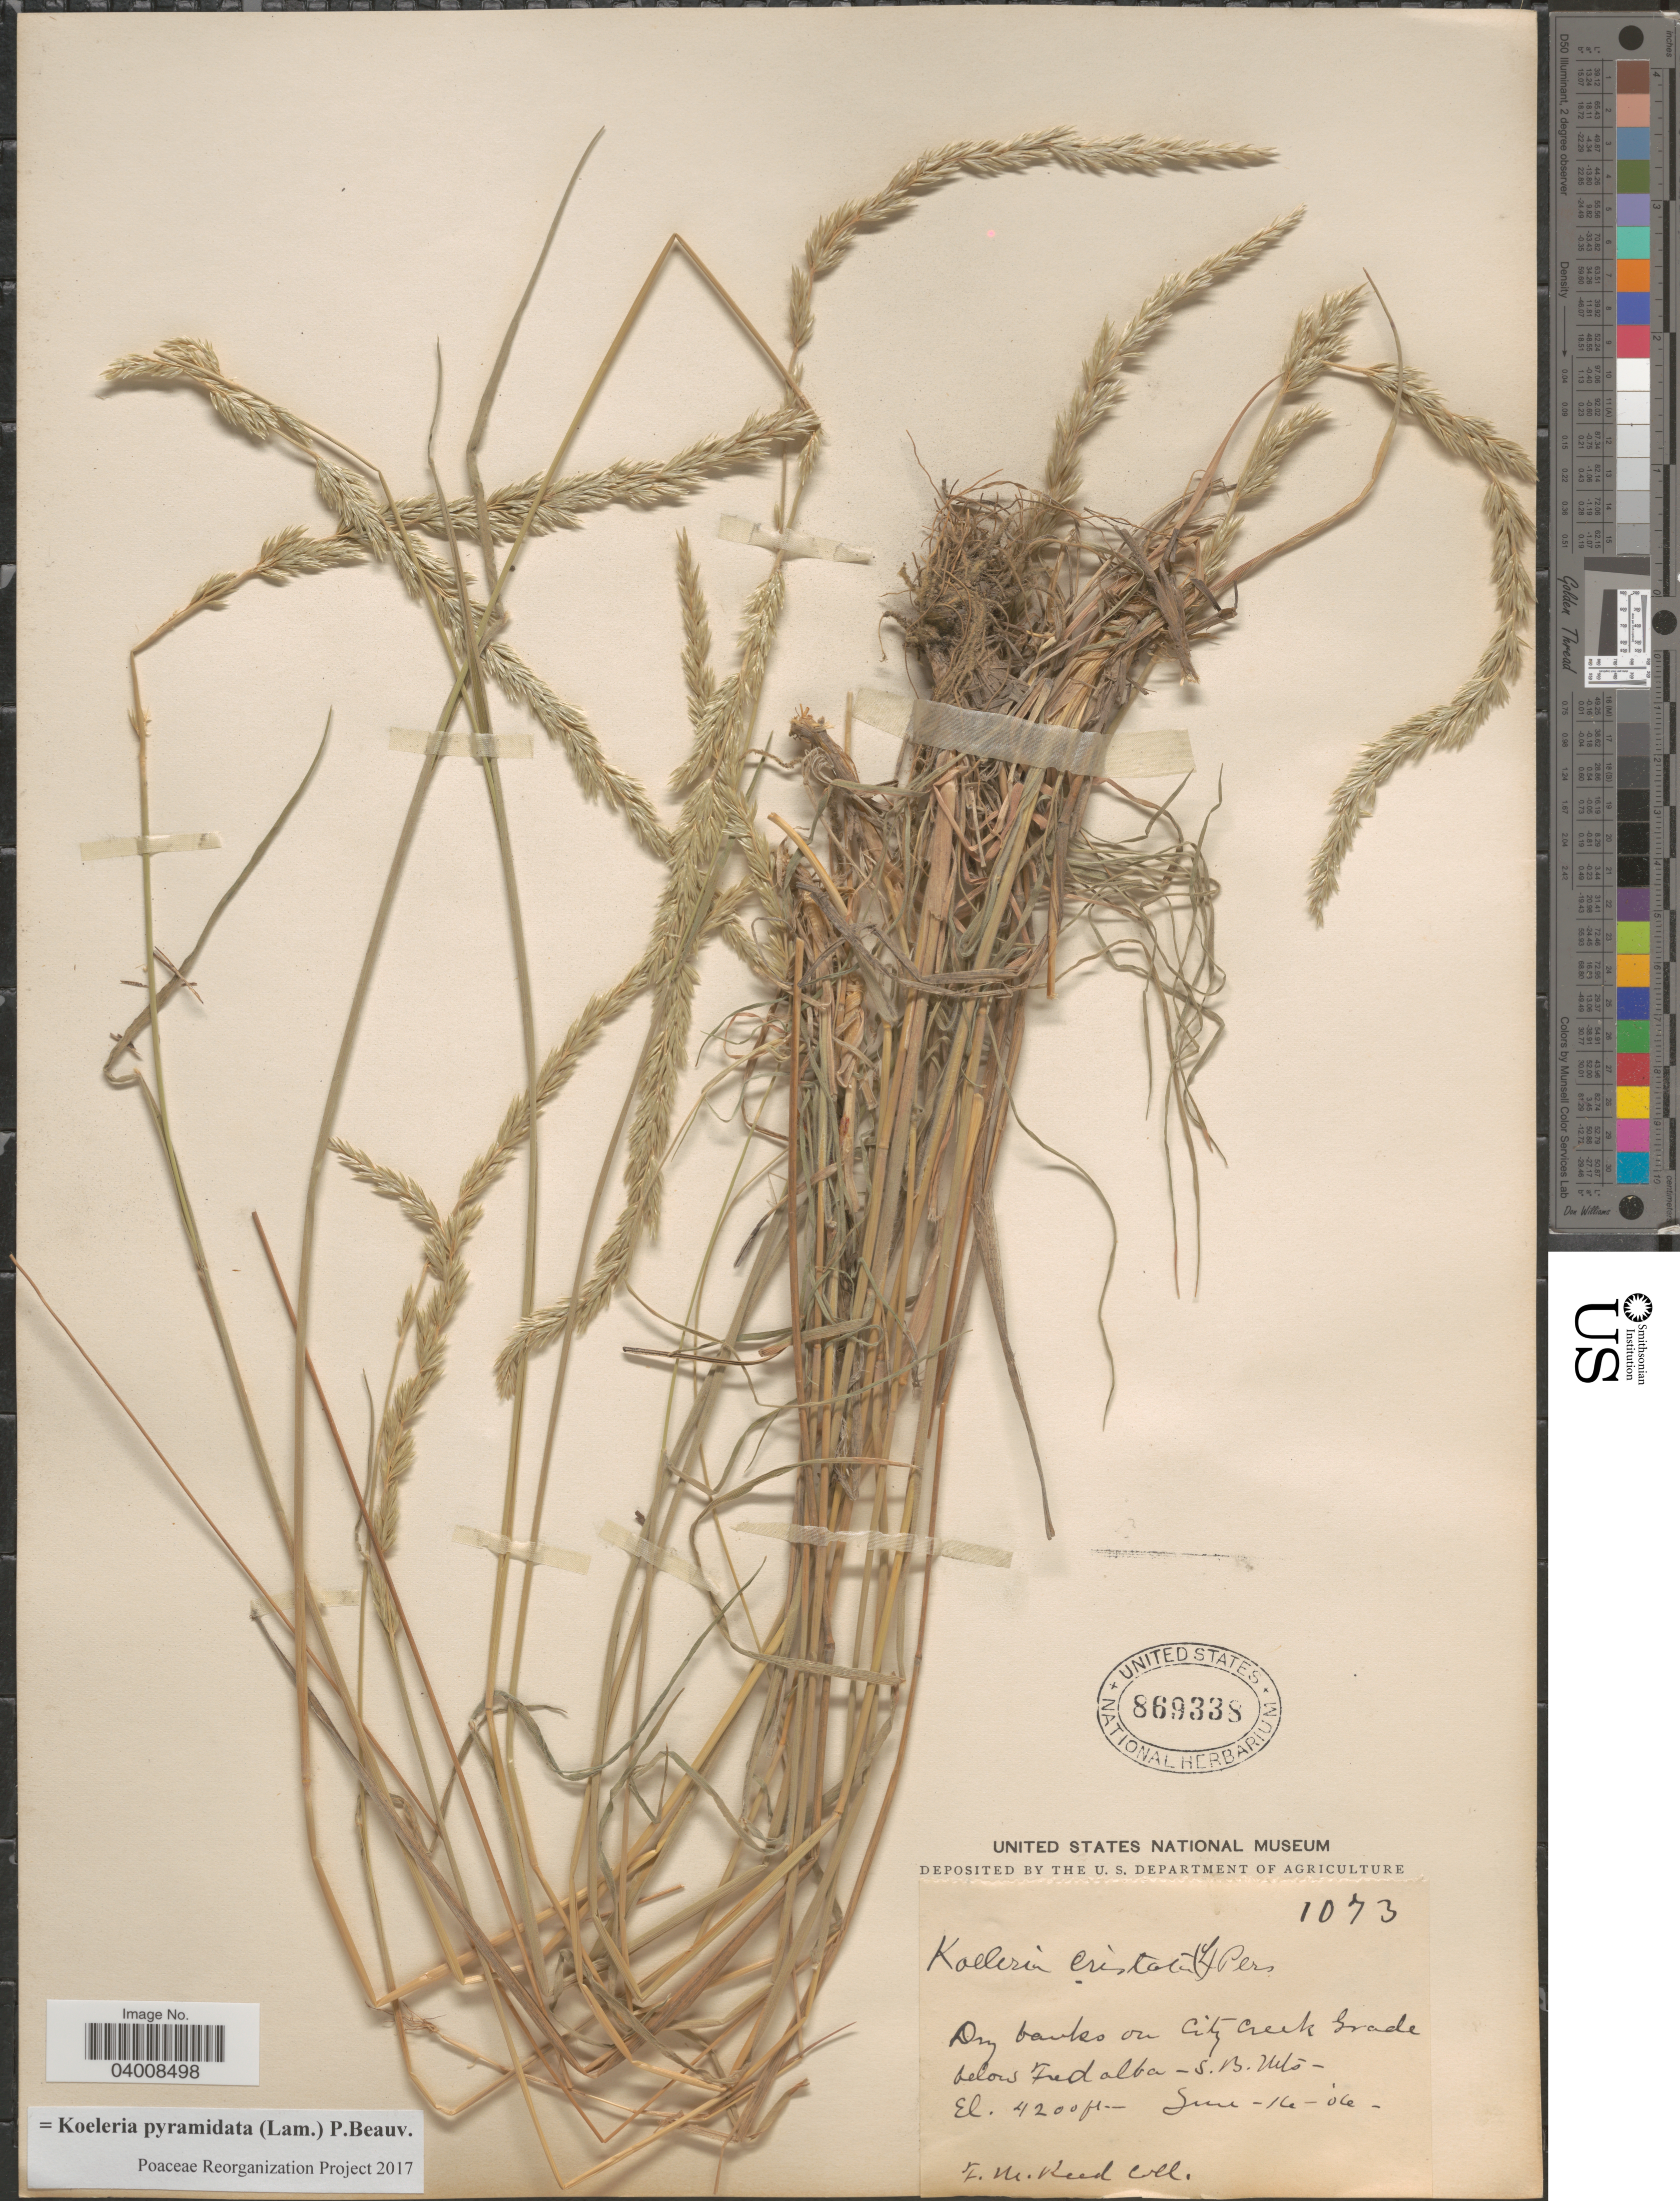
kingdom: Plantae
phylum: Tracheophyta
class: Liliopsida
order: Poales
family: Poaceae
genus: Koeleria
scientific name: Koeleria pyramidata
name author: (Lam.) P. Beauv.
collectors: F. Reed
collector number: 1073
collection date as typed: Transcribed d/m/y: 16/6/6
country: United States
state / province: California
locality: Dry banks on City Creek Grade below Fredalba - S.B. Mts.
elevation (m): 1280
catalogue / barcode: US 869338